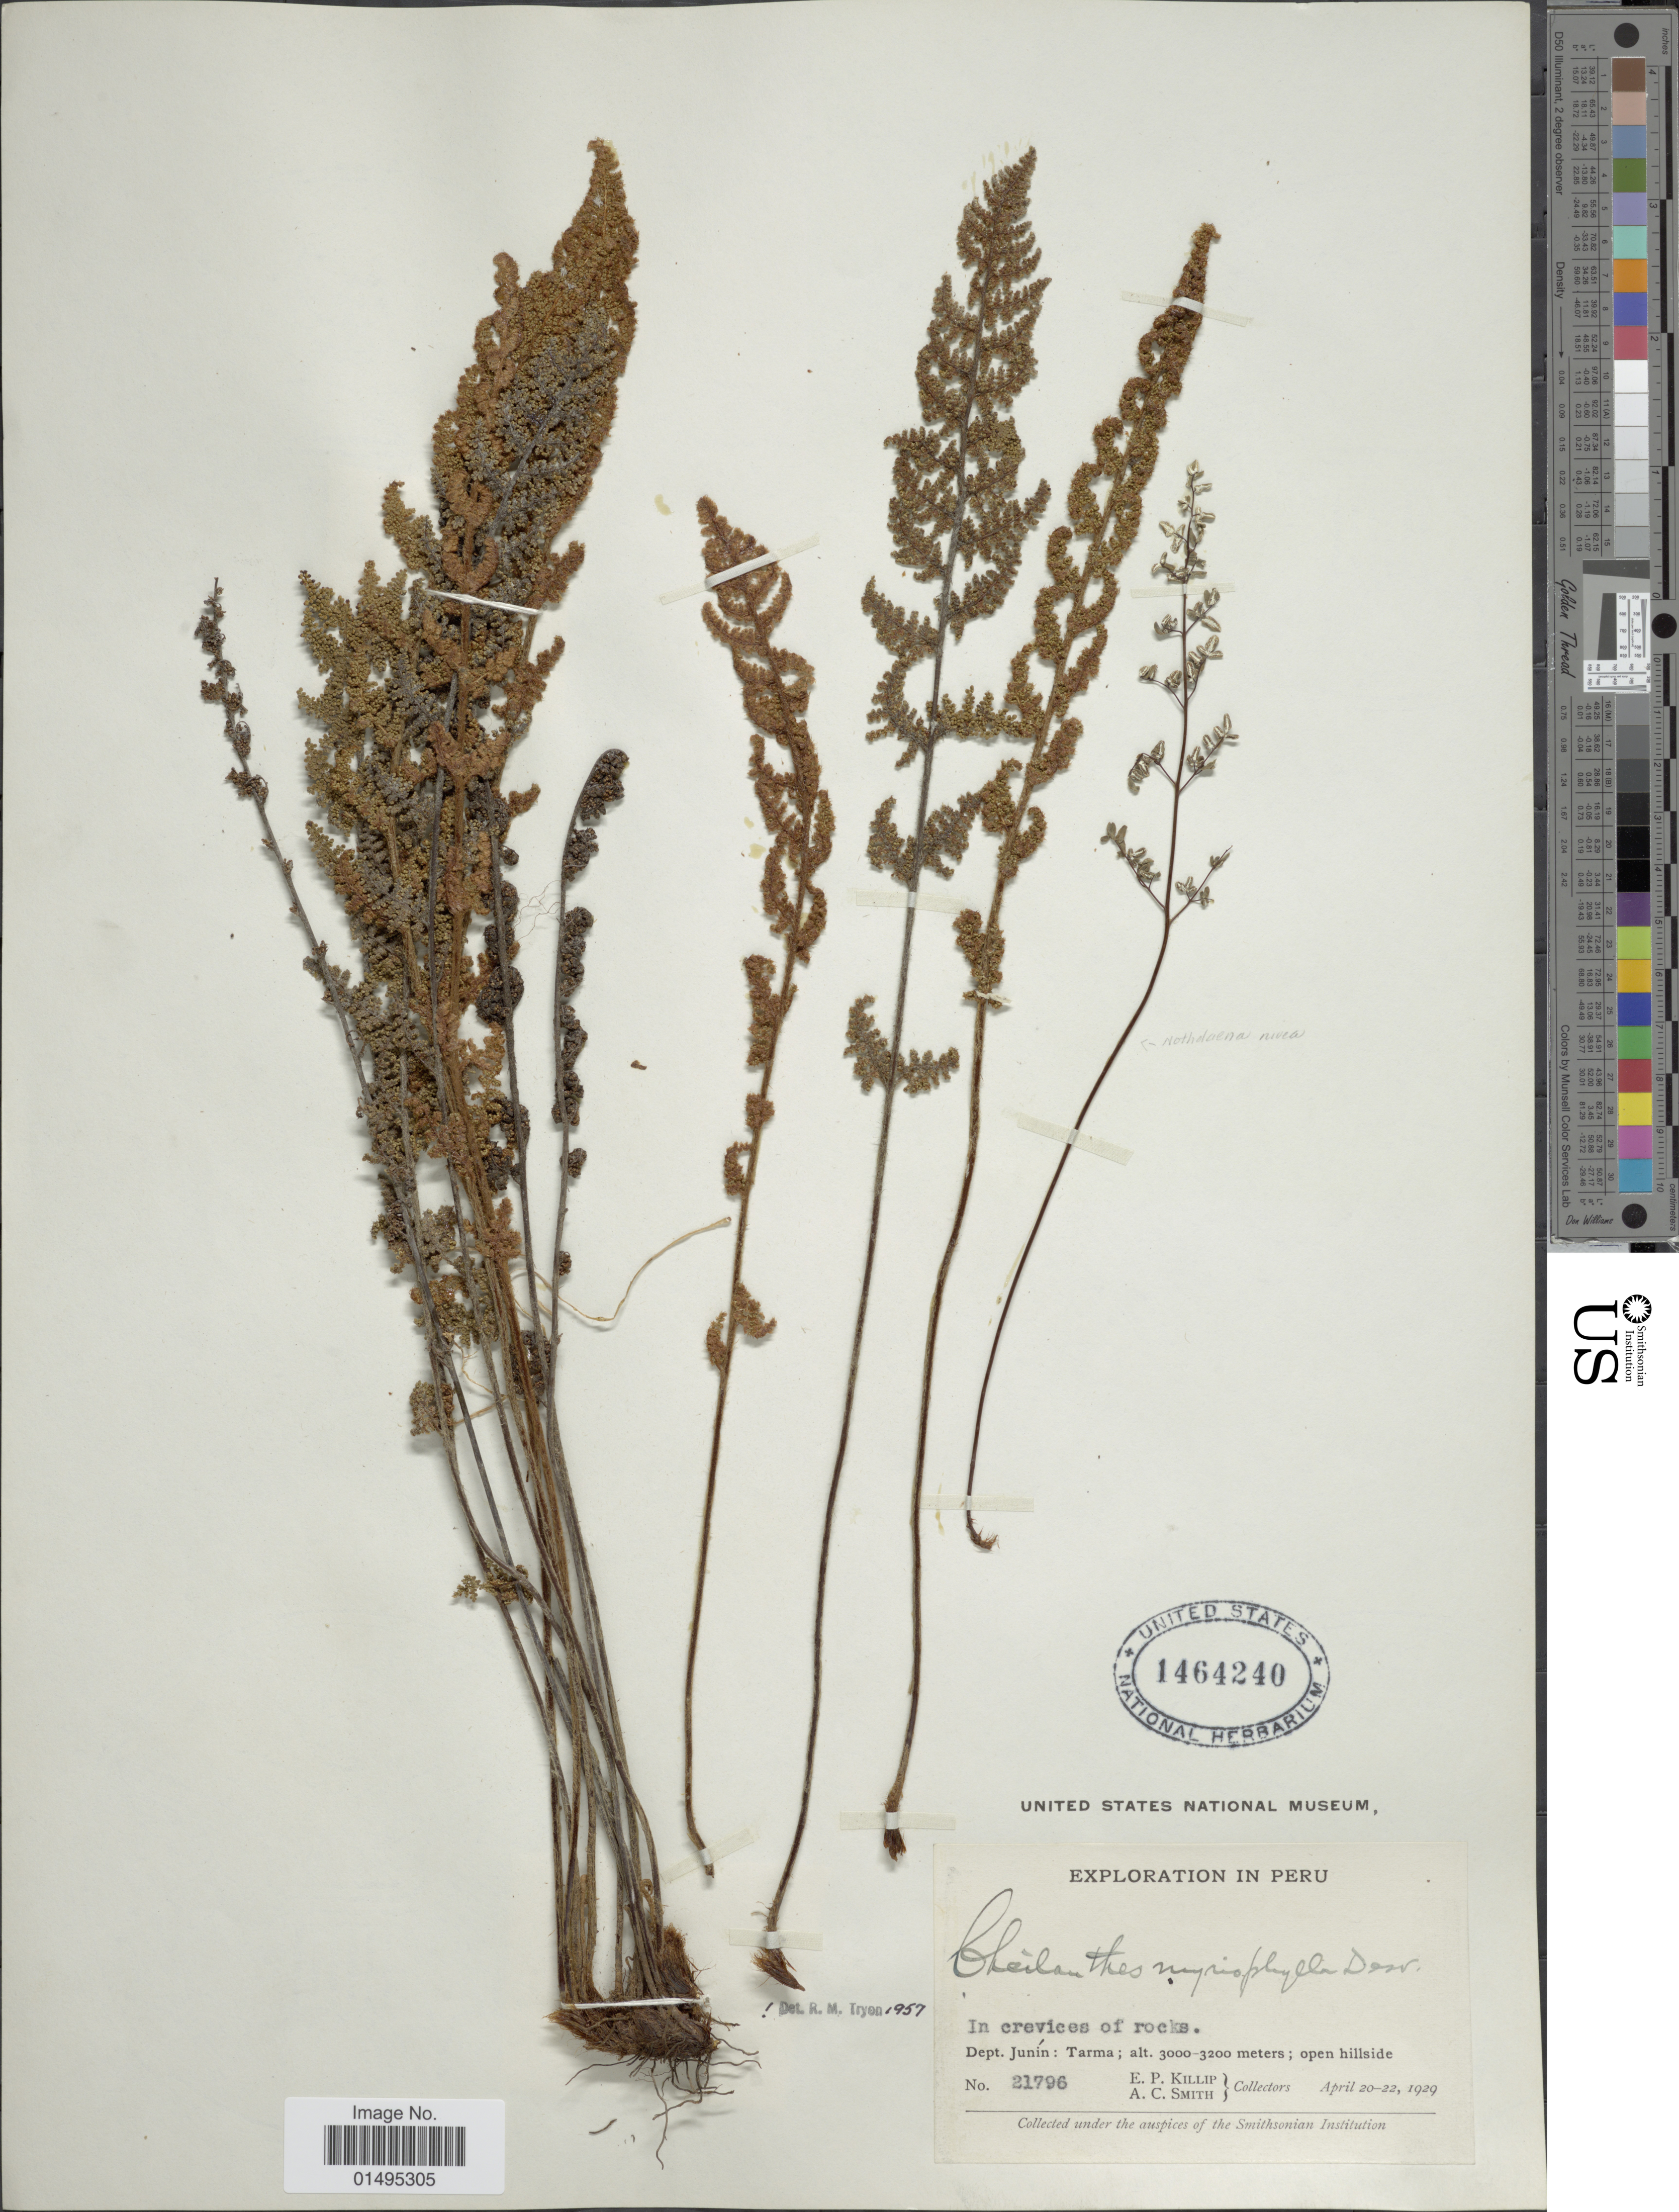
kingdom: Plantae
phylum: Tracheophyta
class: Polypodiopsida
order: Polypodiales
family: Pteridaceae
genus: Myriopteris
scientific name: Myriopteris myriophylla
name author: (Desv.) J. Sm.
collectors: E. P. Killip & A. C. Smith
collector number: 21796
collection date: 1929-04-20/1929-04-22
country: Peru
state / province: Junín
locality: Explorations in Peru, Dept. Junin: Tarma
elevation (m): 3000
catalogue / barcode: US 1464240